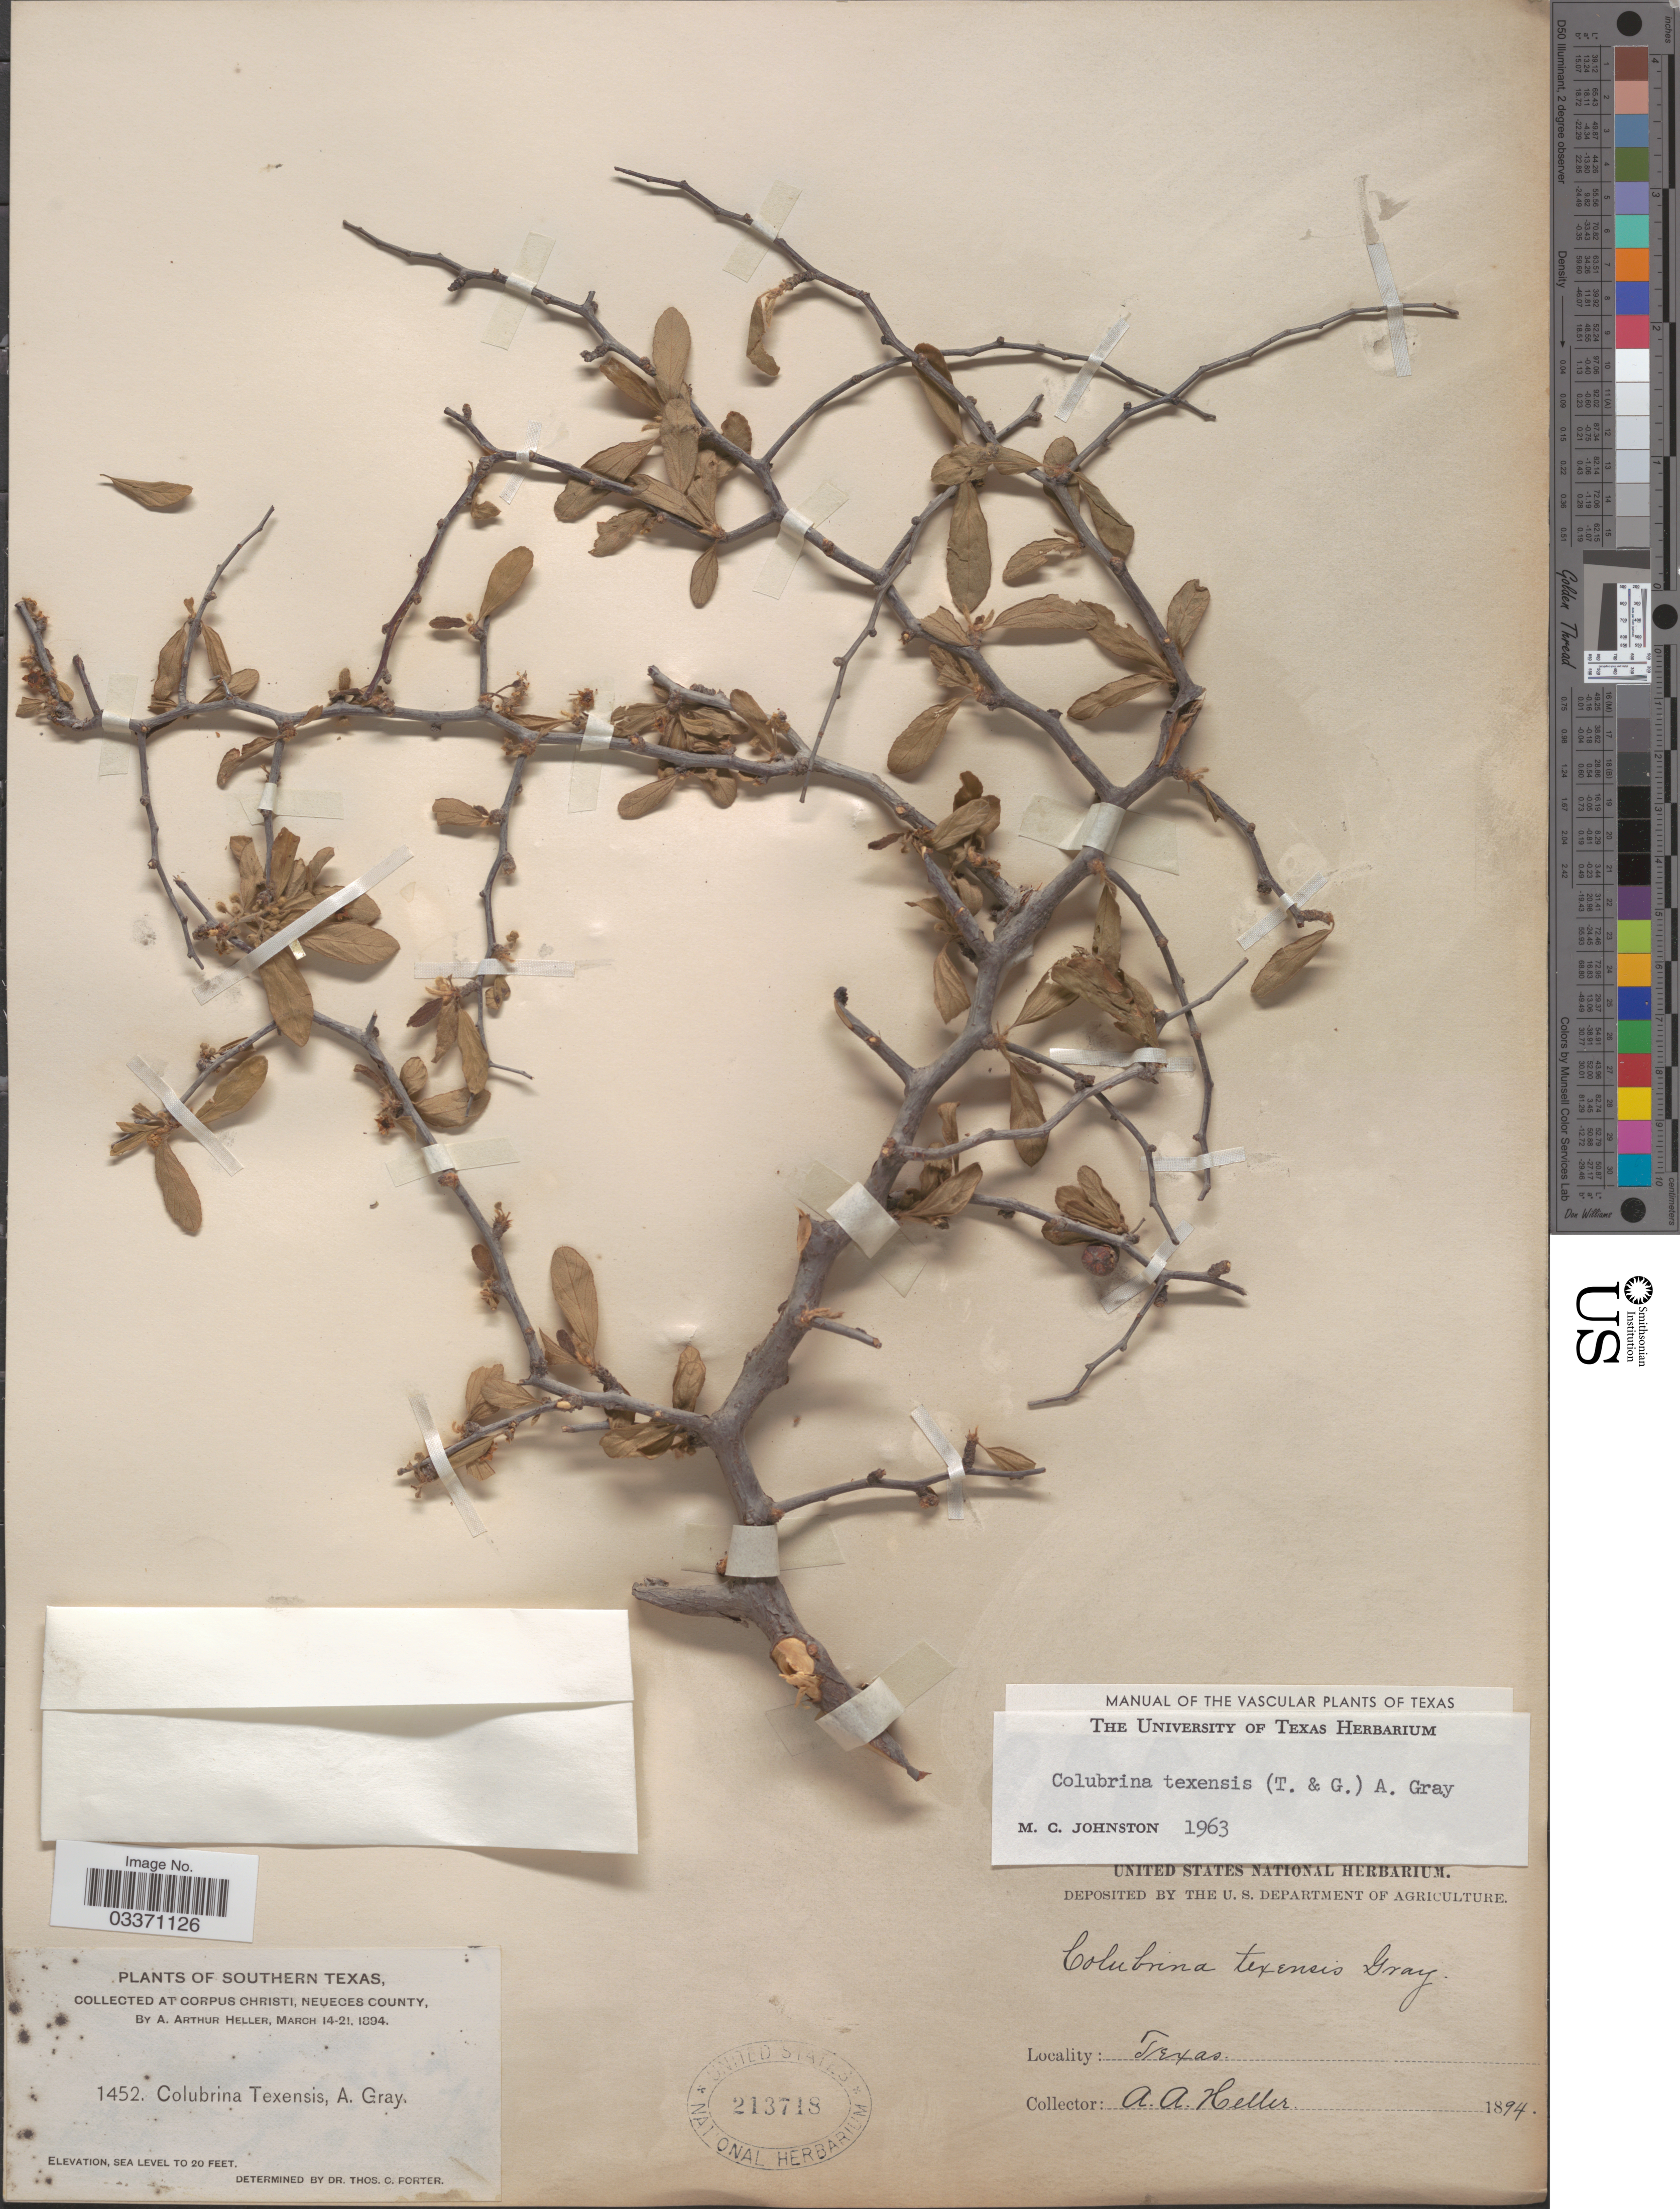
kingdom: Plantae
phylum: Tracheophyta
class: Magnoliopsida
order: Rosales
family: Rhamnaceae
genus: Colubrina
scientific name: Colubrina texensis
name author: (Torr. & A. Gray) A. Gray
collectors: A. A. Heller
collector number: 1452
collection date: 1894-03-14/1894-03-21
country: United States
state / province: Texas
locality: Southern Texas, About Corpus Christi, Neueces County.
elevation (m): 0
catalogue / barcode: US 213718